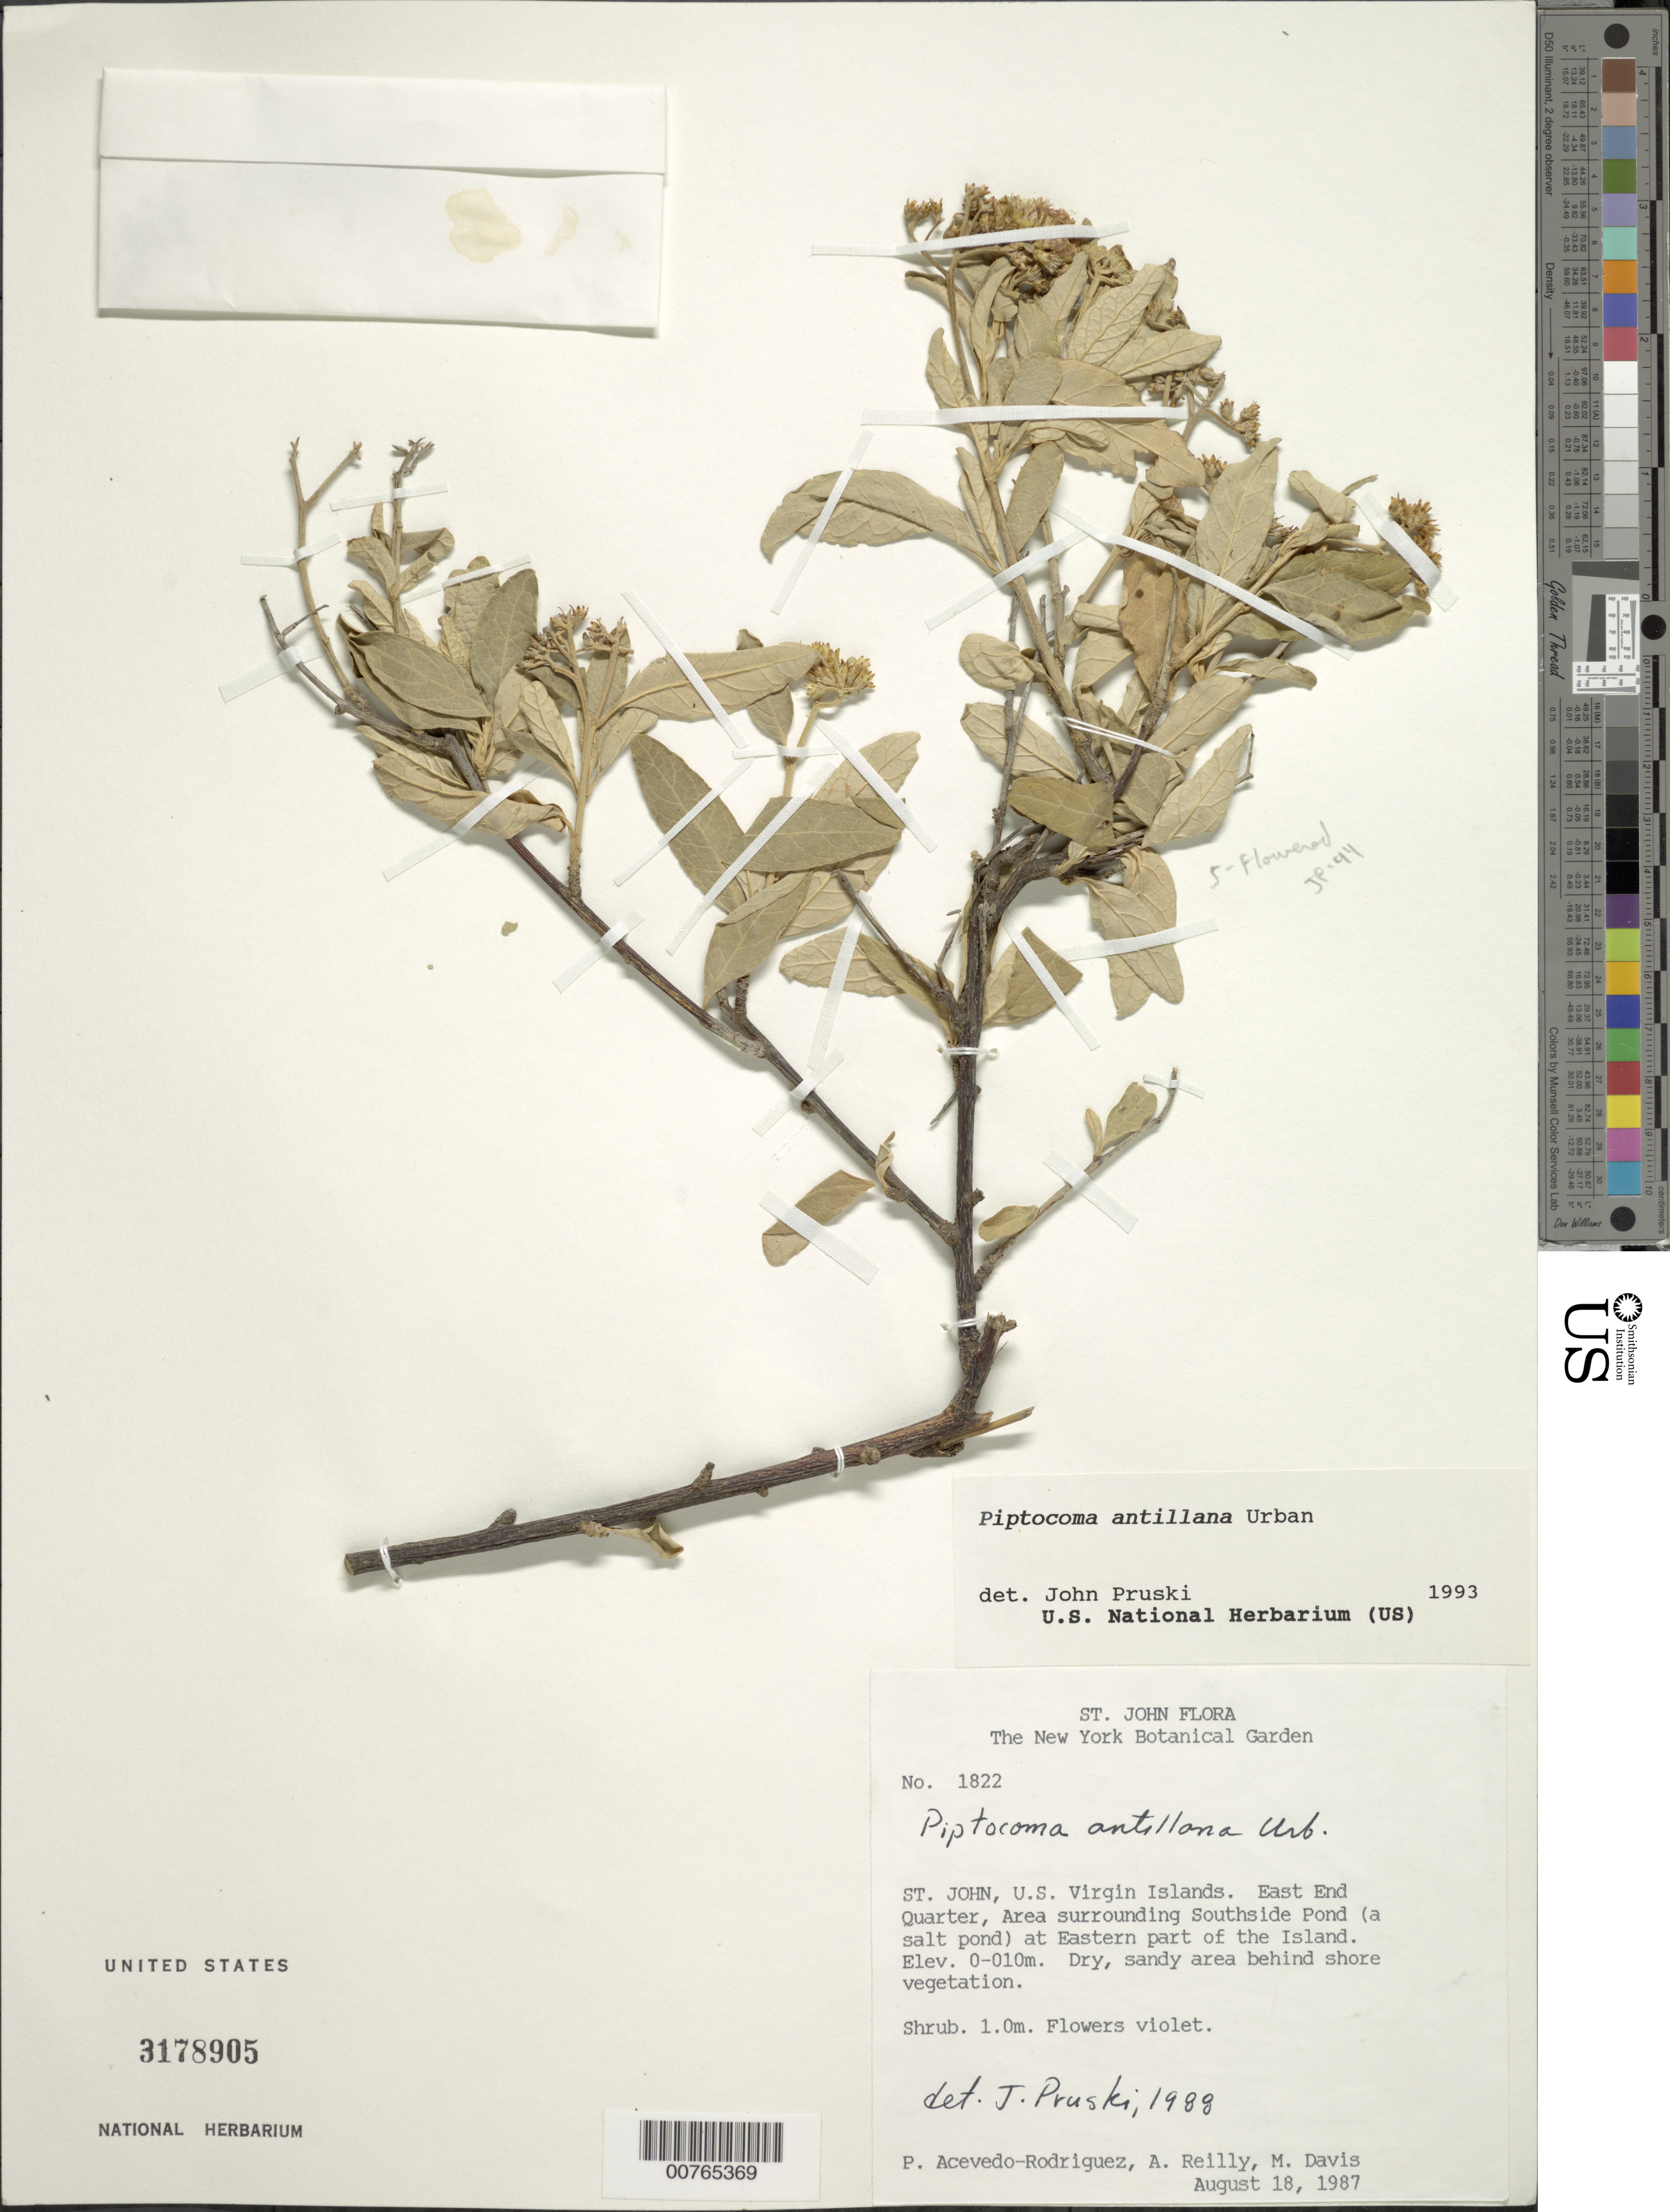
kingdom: Plantae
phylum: Tracheophyta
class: Magnoliopsida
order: Asterales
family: Asteraceae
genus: Piptocoma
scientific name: Piptocoma antillana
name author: Urb.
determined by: Pruski, J. F.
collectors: P. Acevedo-Rodr., A. Reilly & M. Davis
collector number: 1822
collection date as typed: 18 Aug 1987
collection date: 1987-08-18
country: U.S. Virgin Islands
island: St. John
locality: East End Quarter; Area surrounding Southside Pond (a salt pond) on Eastern part of the Island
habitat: Dry, sandy area behind shore vegetation.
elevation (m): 0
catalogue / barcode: US 3178905